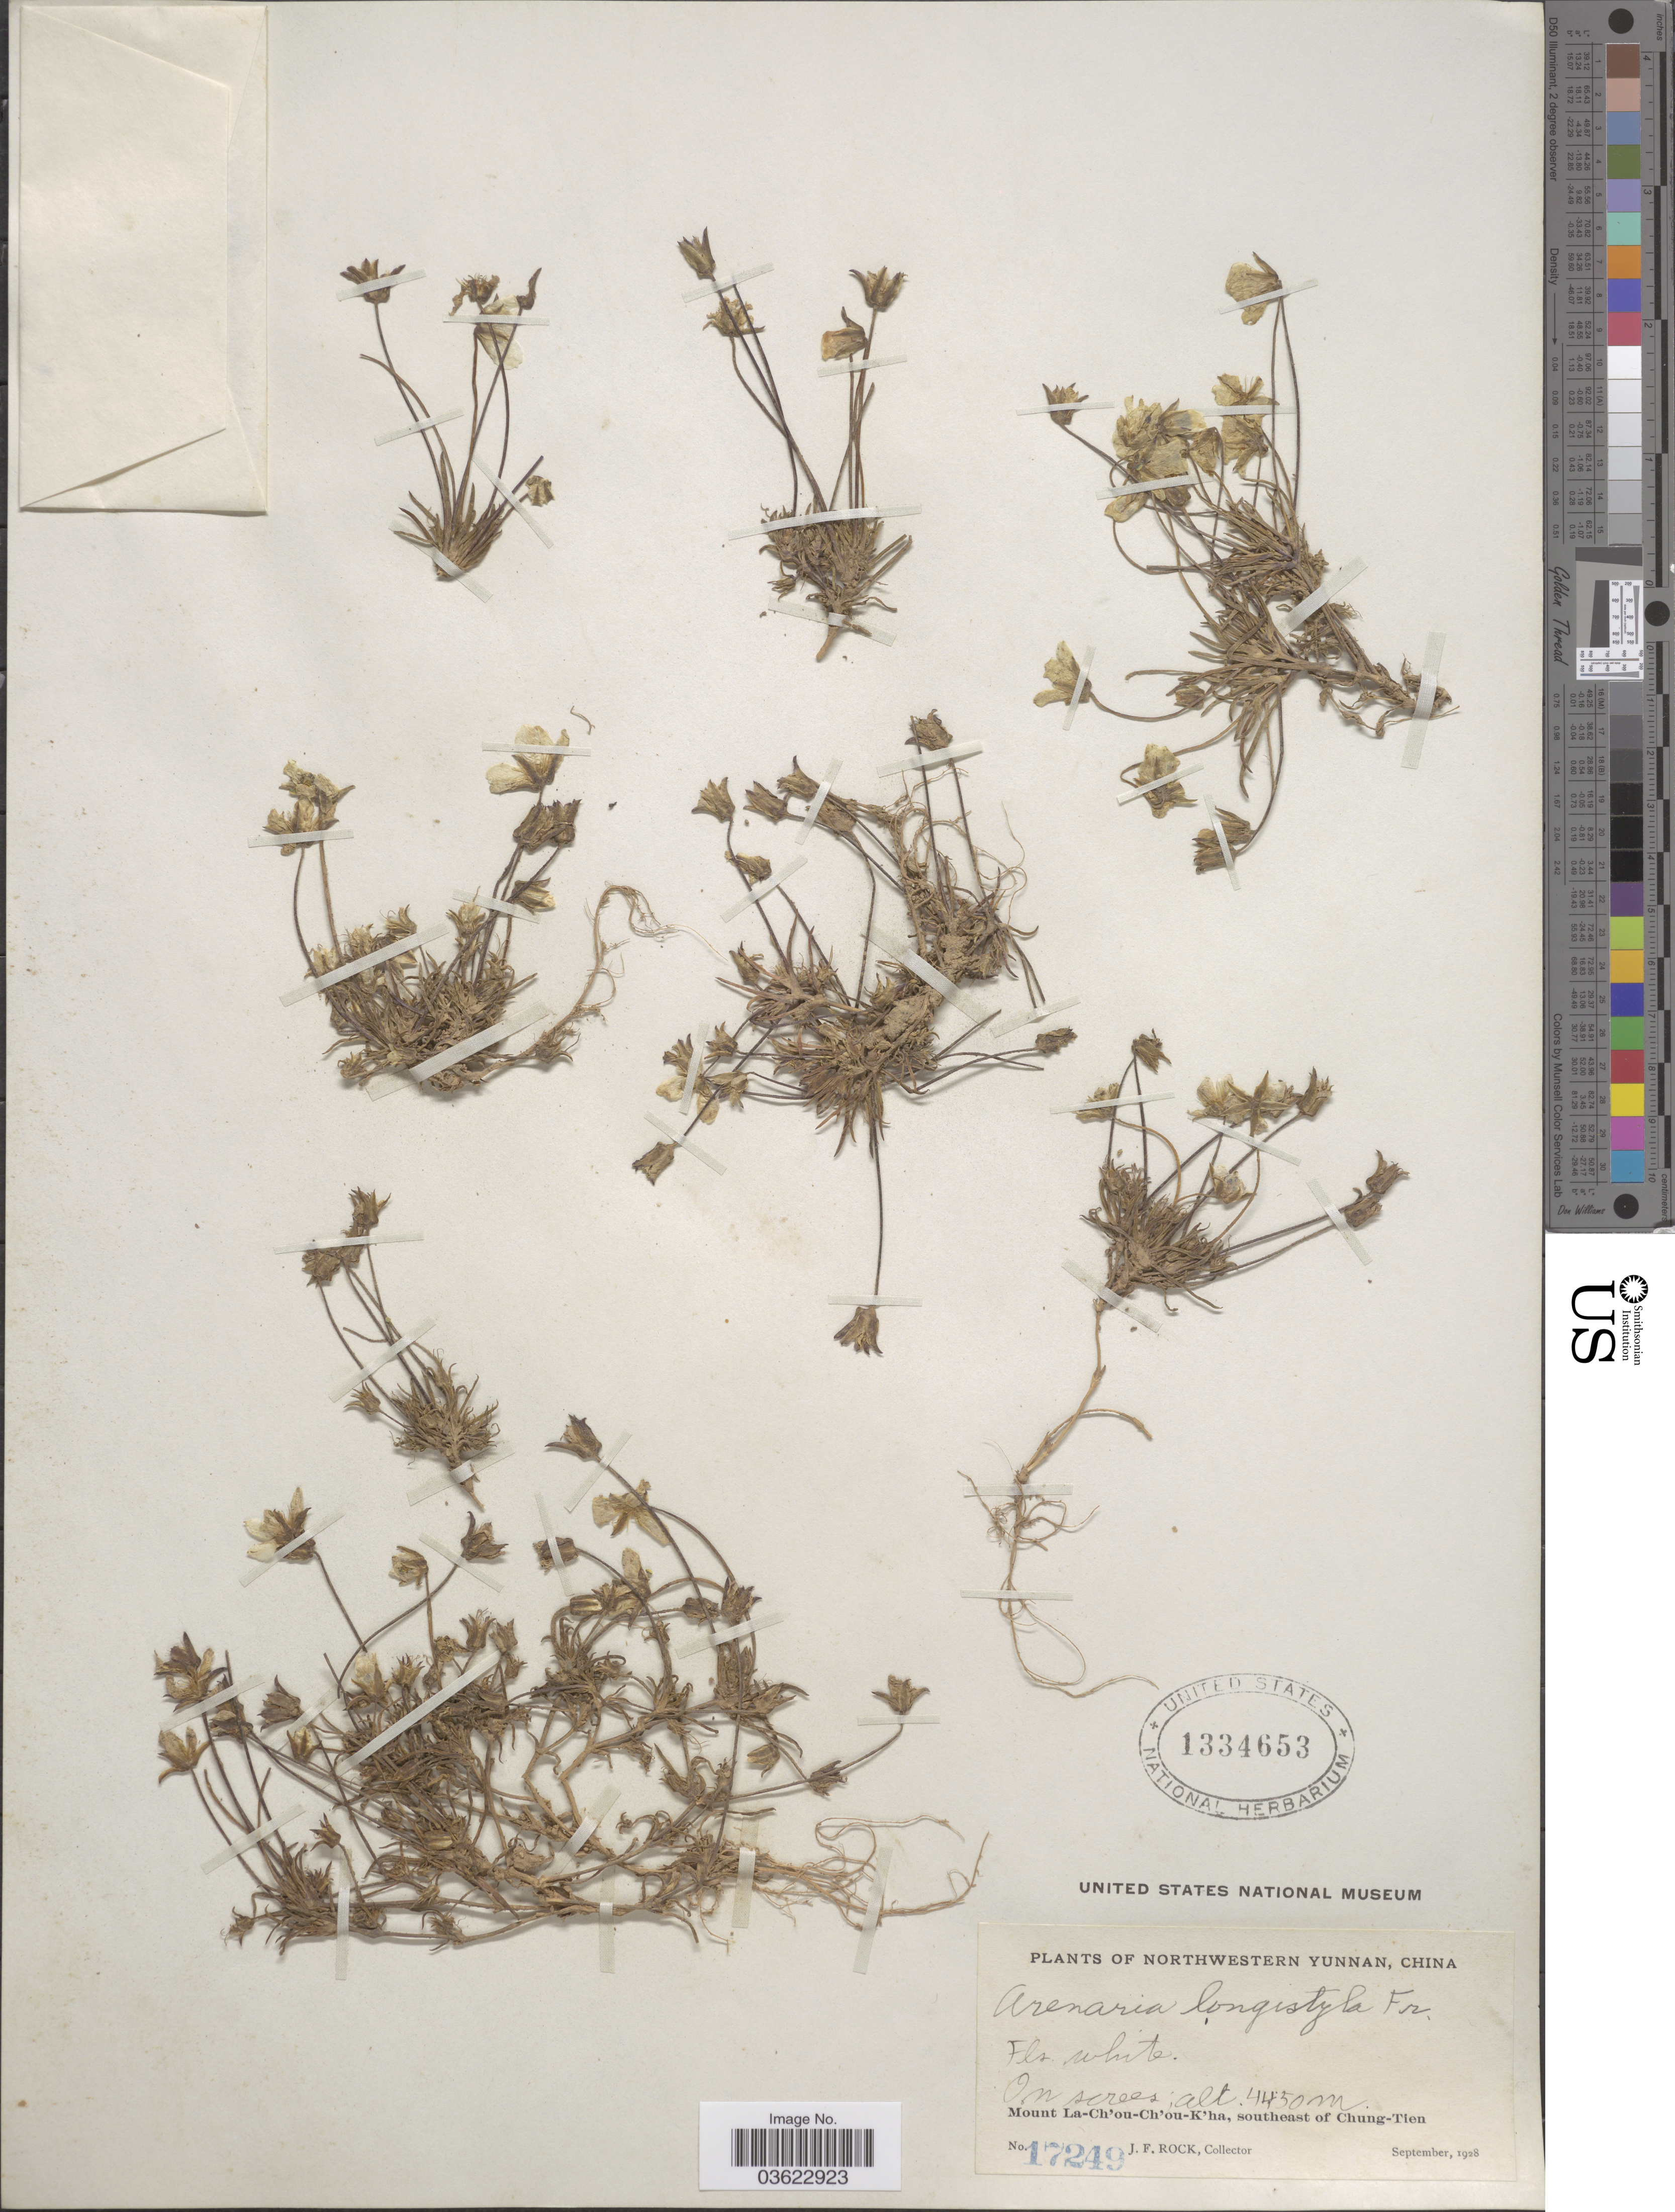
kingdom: Plantae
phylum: Tracheophyta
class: Magnoliopsida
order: Caryophyllales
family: Caryophyllaceae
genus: Odontostemma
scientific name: Odontostemma longistylum var. pleurogynoides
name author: (Diels) Rabeler & W.L. Wagner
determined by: Strong, Mark T., (BOT), Smithsonian Institution - National Museum of Natural History (UNITED STATES)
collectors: J. Rock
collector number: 17249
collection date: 1928-09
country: China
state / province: Yunnan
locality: Mount La-Ch'ou-Ch'ou-K'ha, southeast of Chung-Tien.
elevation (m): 4450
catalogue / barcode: US 1334653